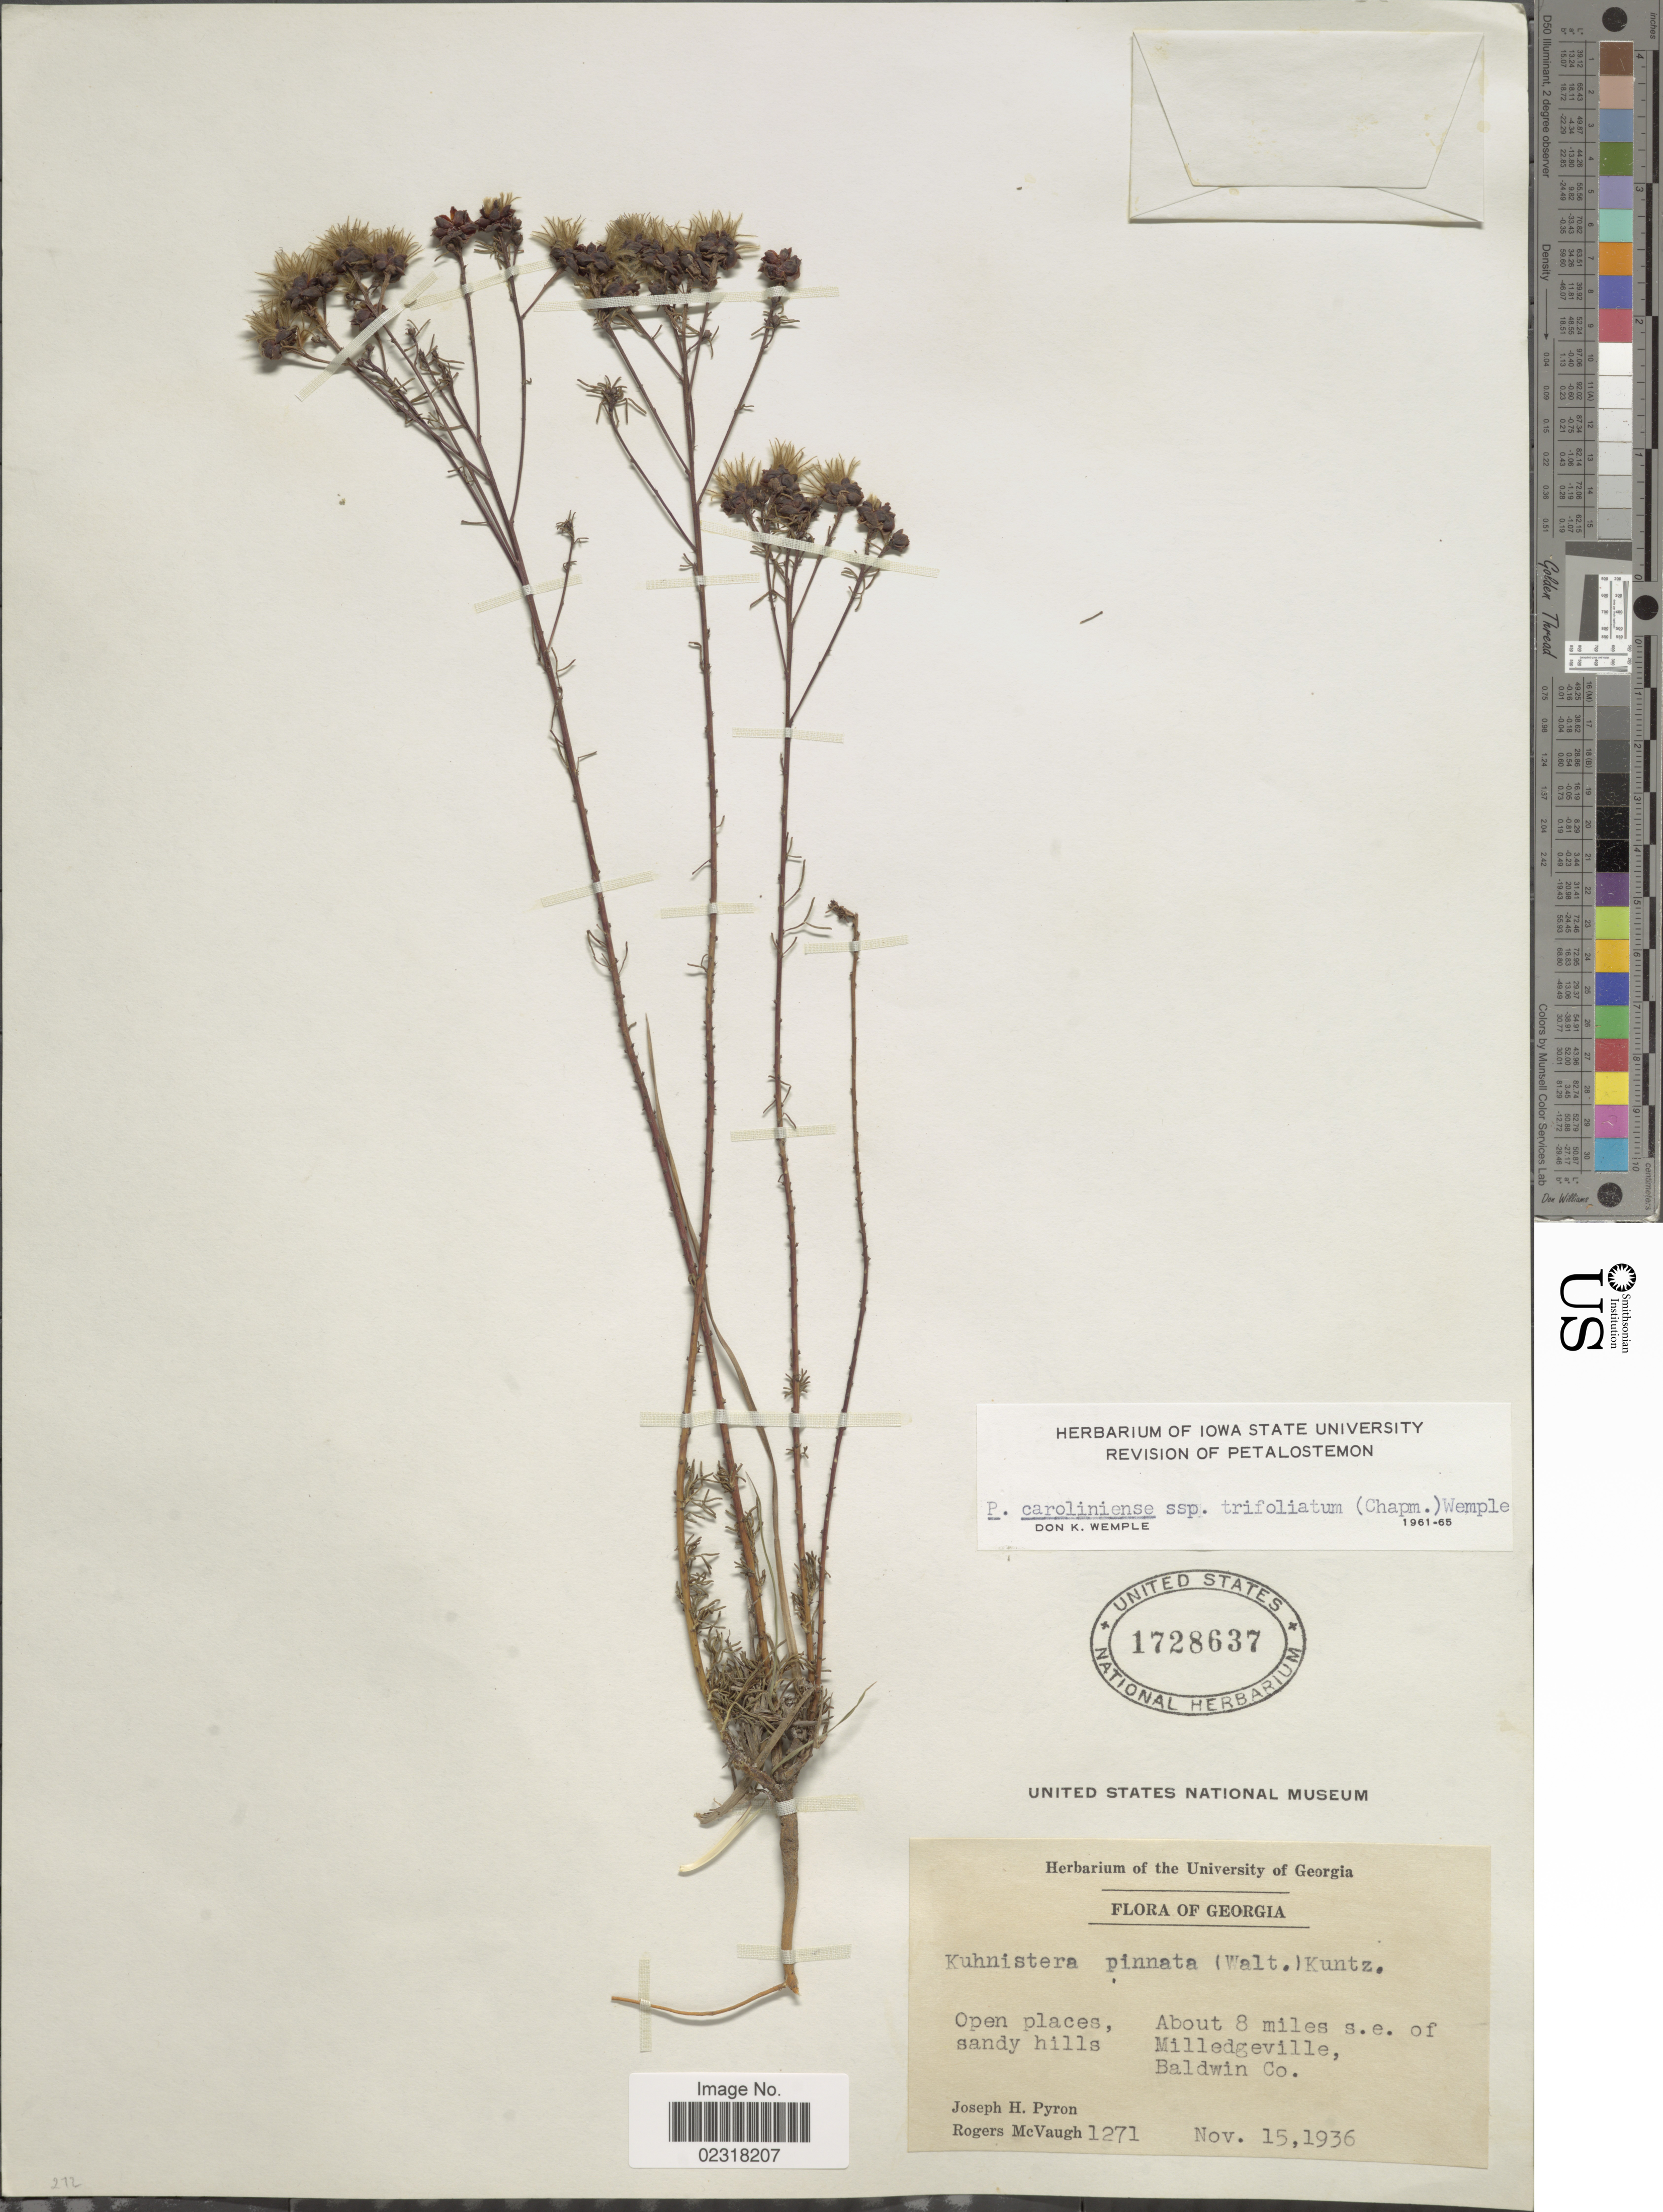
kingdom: Plantae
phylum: Tracheophyta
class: Magnoliopsida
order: Fabales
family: Fabaceae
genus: Dalea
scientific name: Dalea pinnata var. trifoliata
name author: (Chapman) Barneby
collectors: J. H. Pyron & R. McVaugh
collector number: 1271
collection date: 1936-11-15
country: United States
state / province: Georgia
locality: Open places, About 8 miles s.e. of sandy hills Milledgeville, Balwin Co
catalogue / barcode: US 1728637